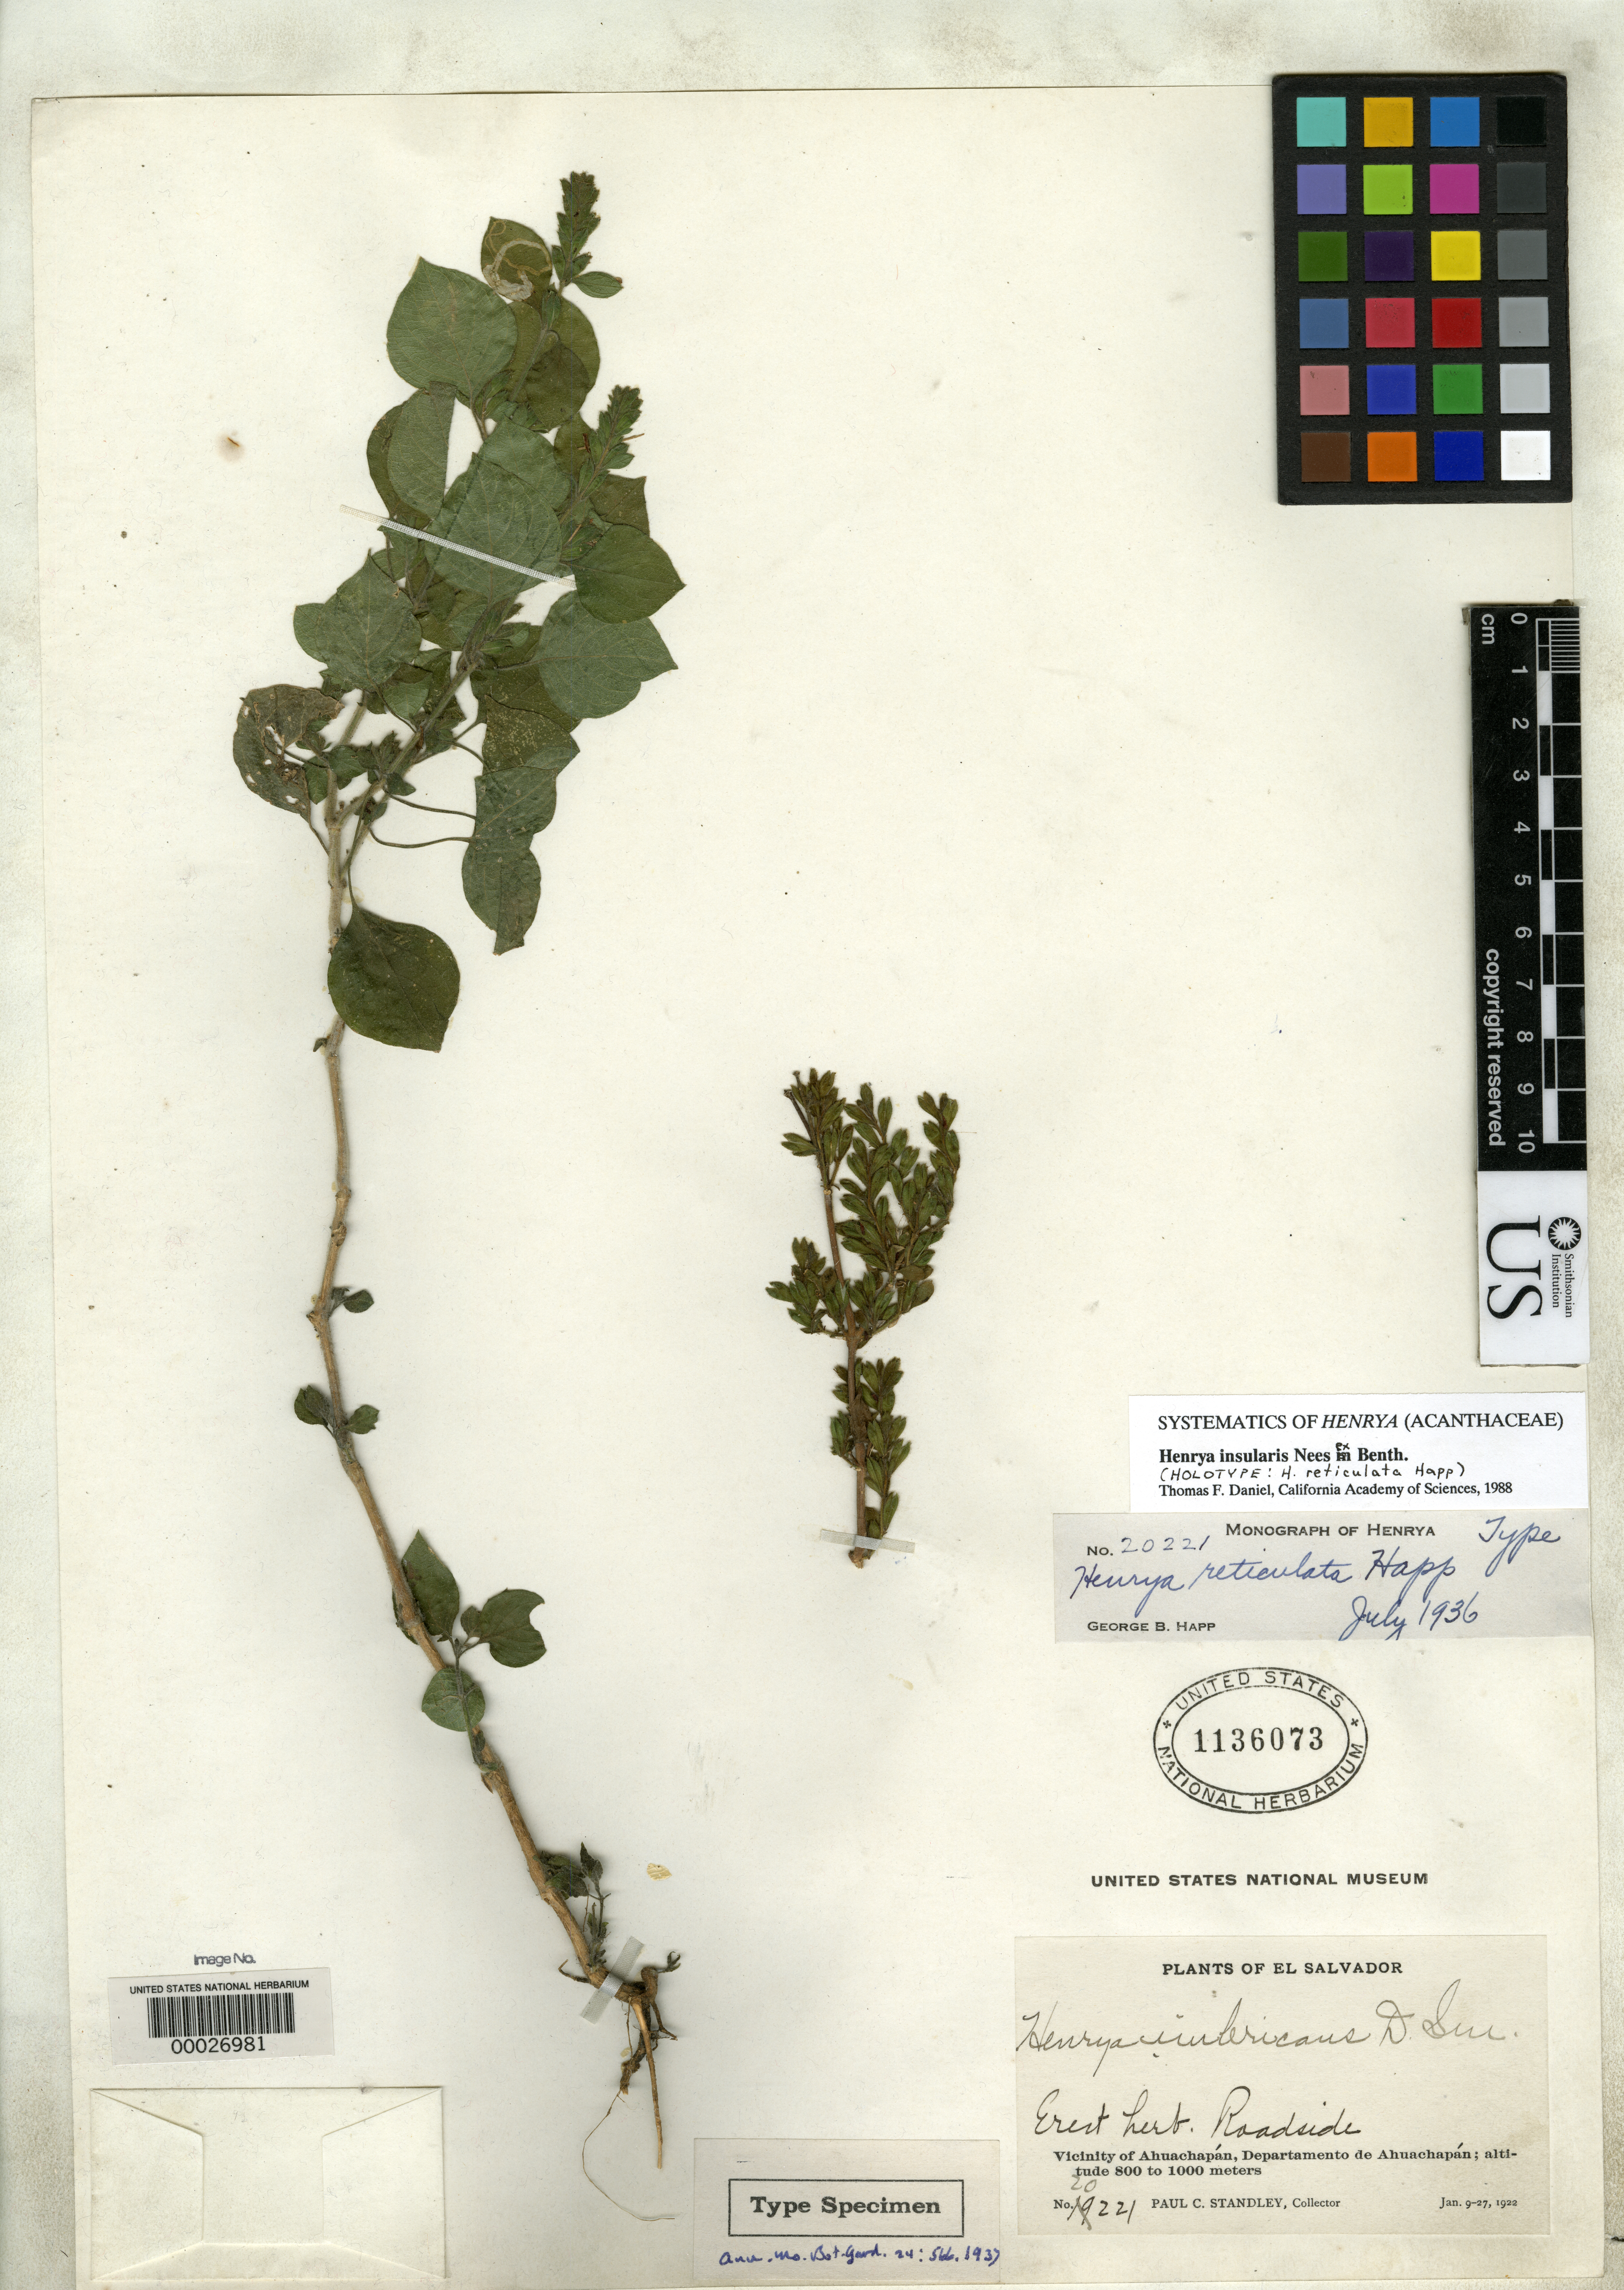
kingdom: Plantae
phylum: Tracheophyta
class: Magnoliopsida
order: Lamiales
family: Acanthaceae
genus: Henrya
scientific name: Henrya reticulata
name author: Happ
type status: Holotype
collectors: P. C. Standley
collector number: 20221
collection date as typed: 09 Jan 1922 to 27 Jan 1922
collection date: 1922-01-09/1922-01-27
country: El Salvador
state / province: Ahuachapán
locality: Vicinity of Ahuachapan.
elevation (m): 800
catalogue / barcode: US 1136073